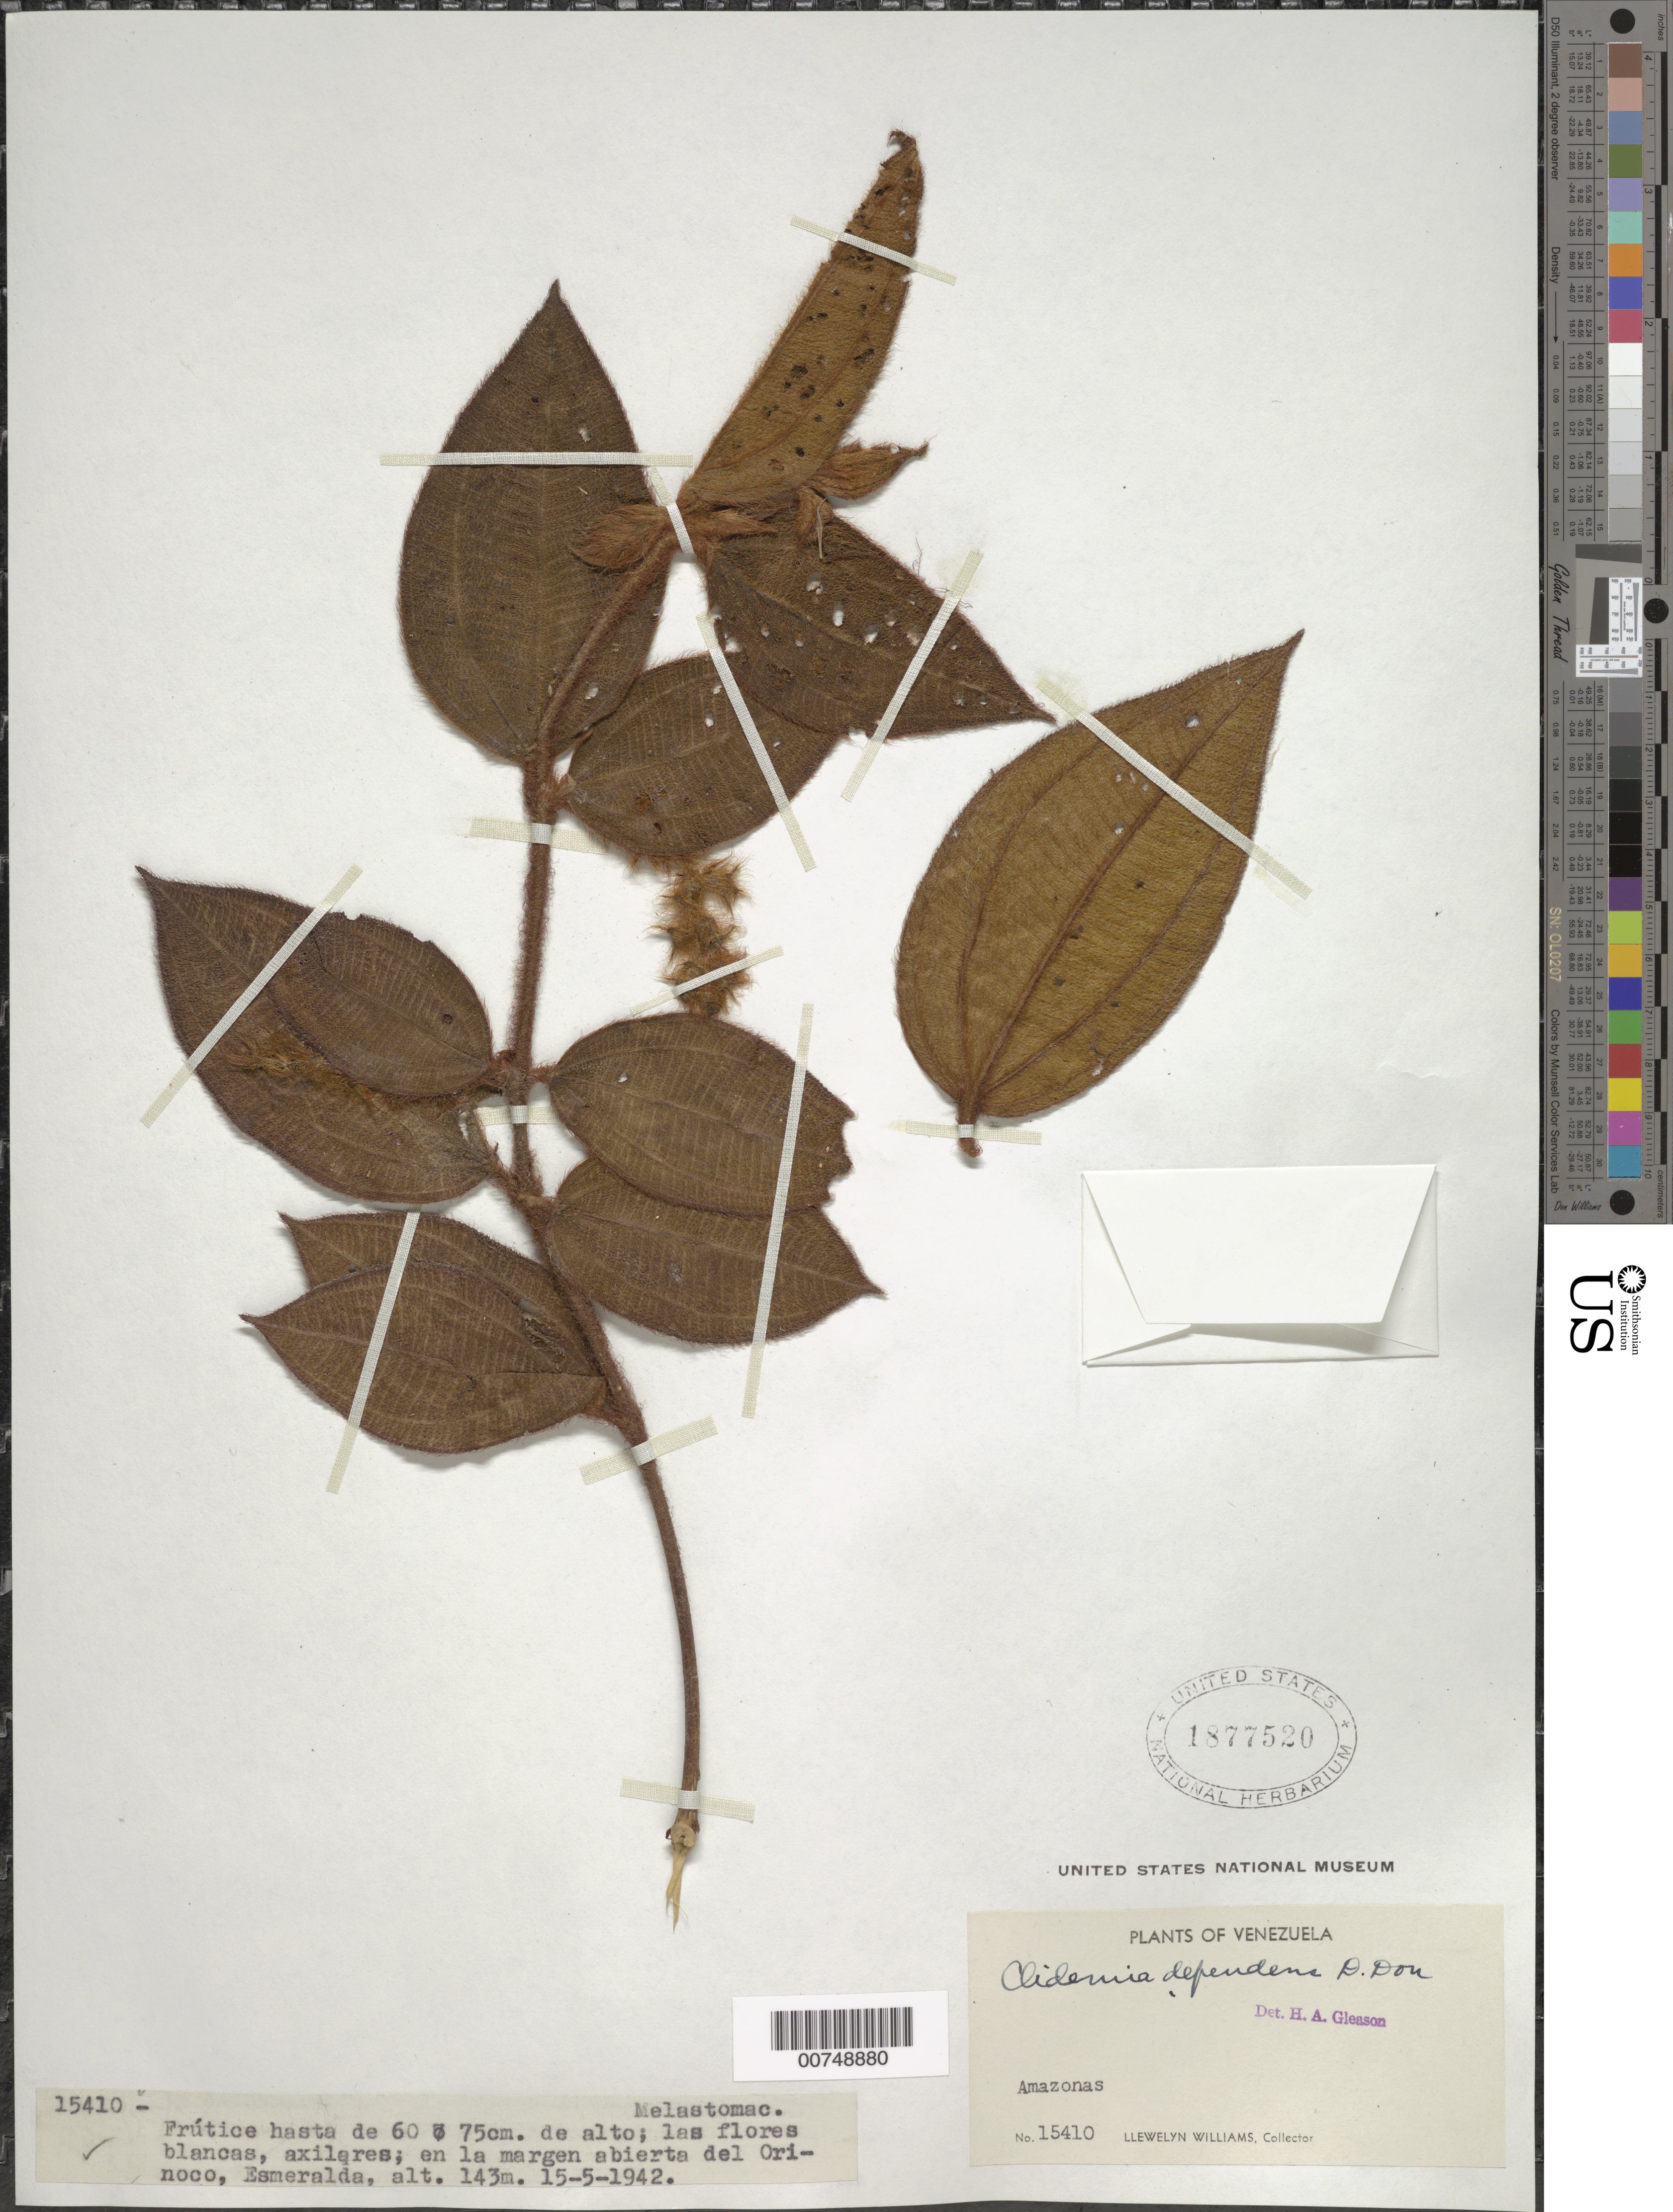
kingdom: Plantae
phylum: Tracheophyta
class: Magnoliopsida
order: Myrtales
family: Melastomataceae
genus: Clidemia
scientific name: Clidemia dependens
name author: D. Don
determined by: Gleason, H. A.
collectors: Ll. Williams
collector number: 15410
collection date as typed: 15-May-42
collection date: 1942-05-15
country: Venezuela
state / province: Amazonas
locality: Esmeralda, Alto Orinoco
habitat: Margen abierta del rio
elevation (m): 143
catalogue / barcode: US 1877520